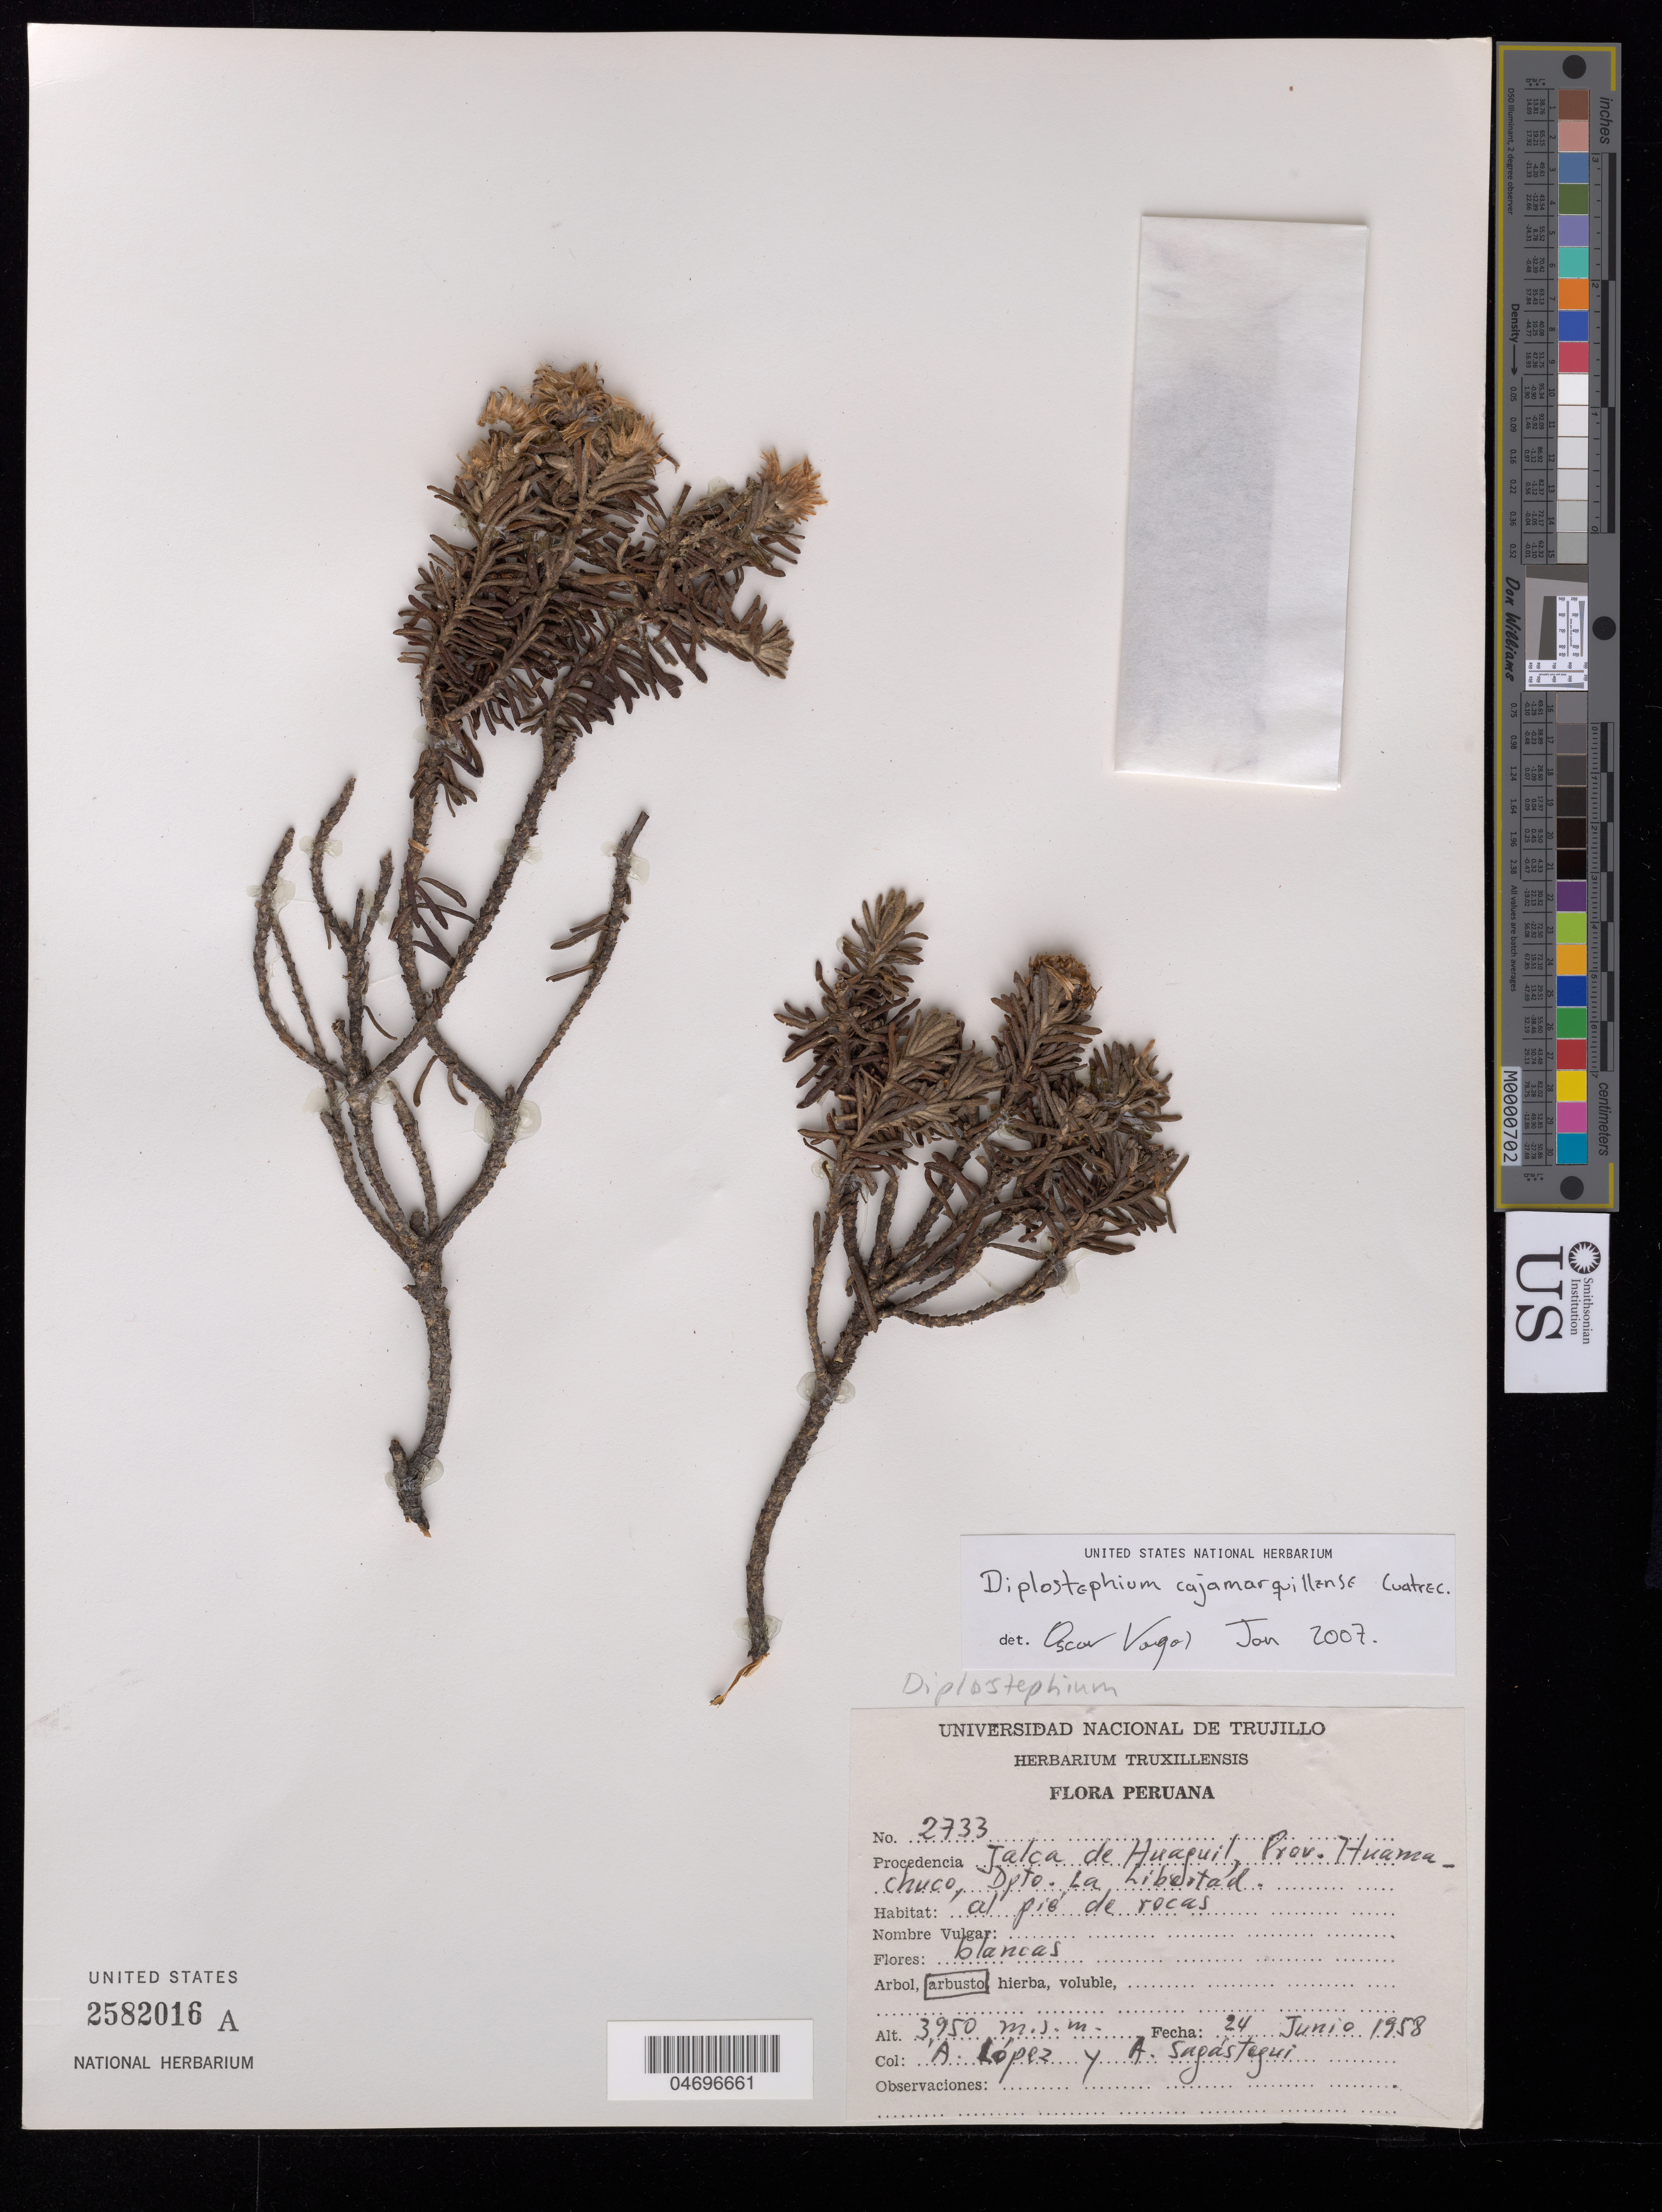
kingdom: Plantae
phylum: Tracheophyta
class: Magnoliopsida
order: Asterales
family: Asteraceae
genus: Diplostephium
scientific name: Diplostephium cajamarquillense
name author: Cuatrec.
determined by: Vargas, Oscar M.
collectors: A. López M.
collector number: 2733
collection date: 1958-06-24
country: Peru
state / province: La Libertad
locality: Prov. Huamachuco, Jalca de Huaguil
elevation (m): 3950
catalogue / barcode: US 2582016A